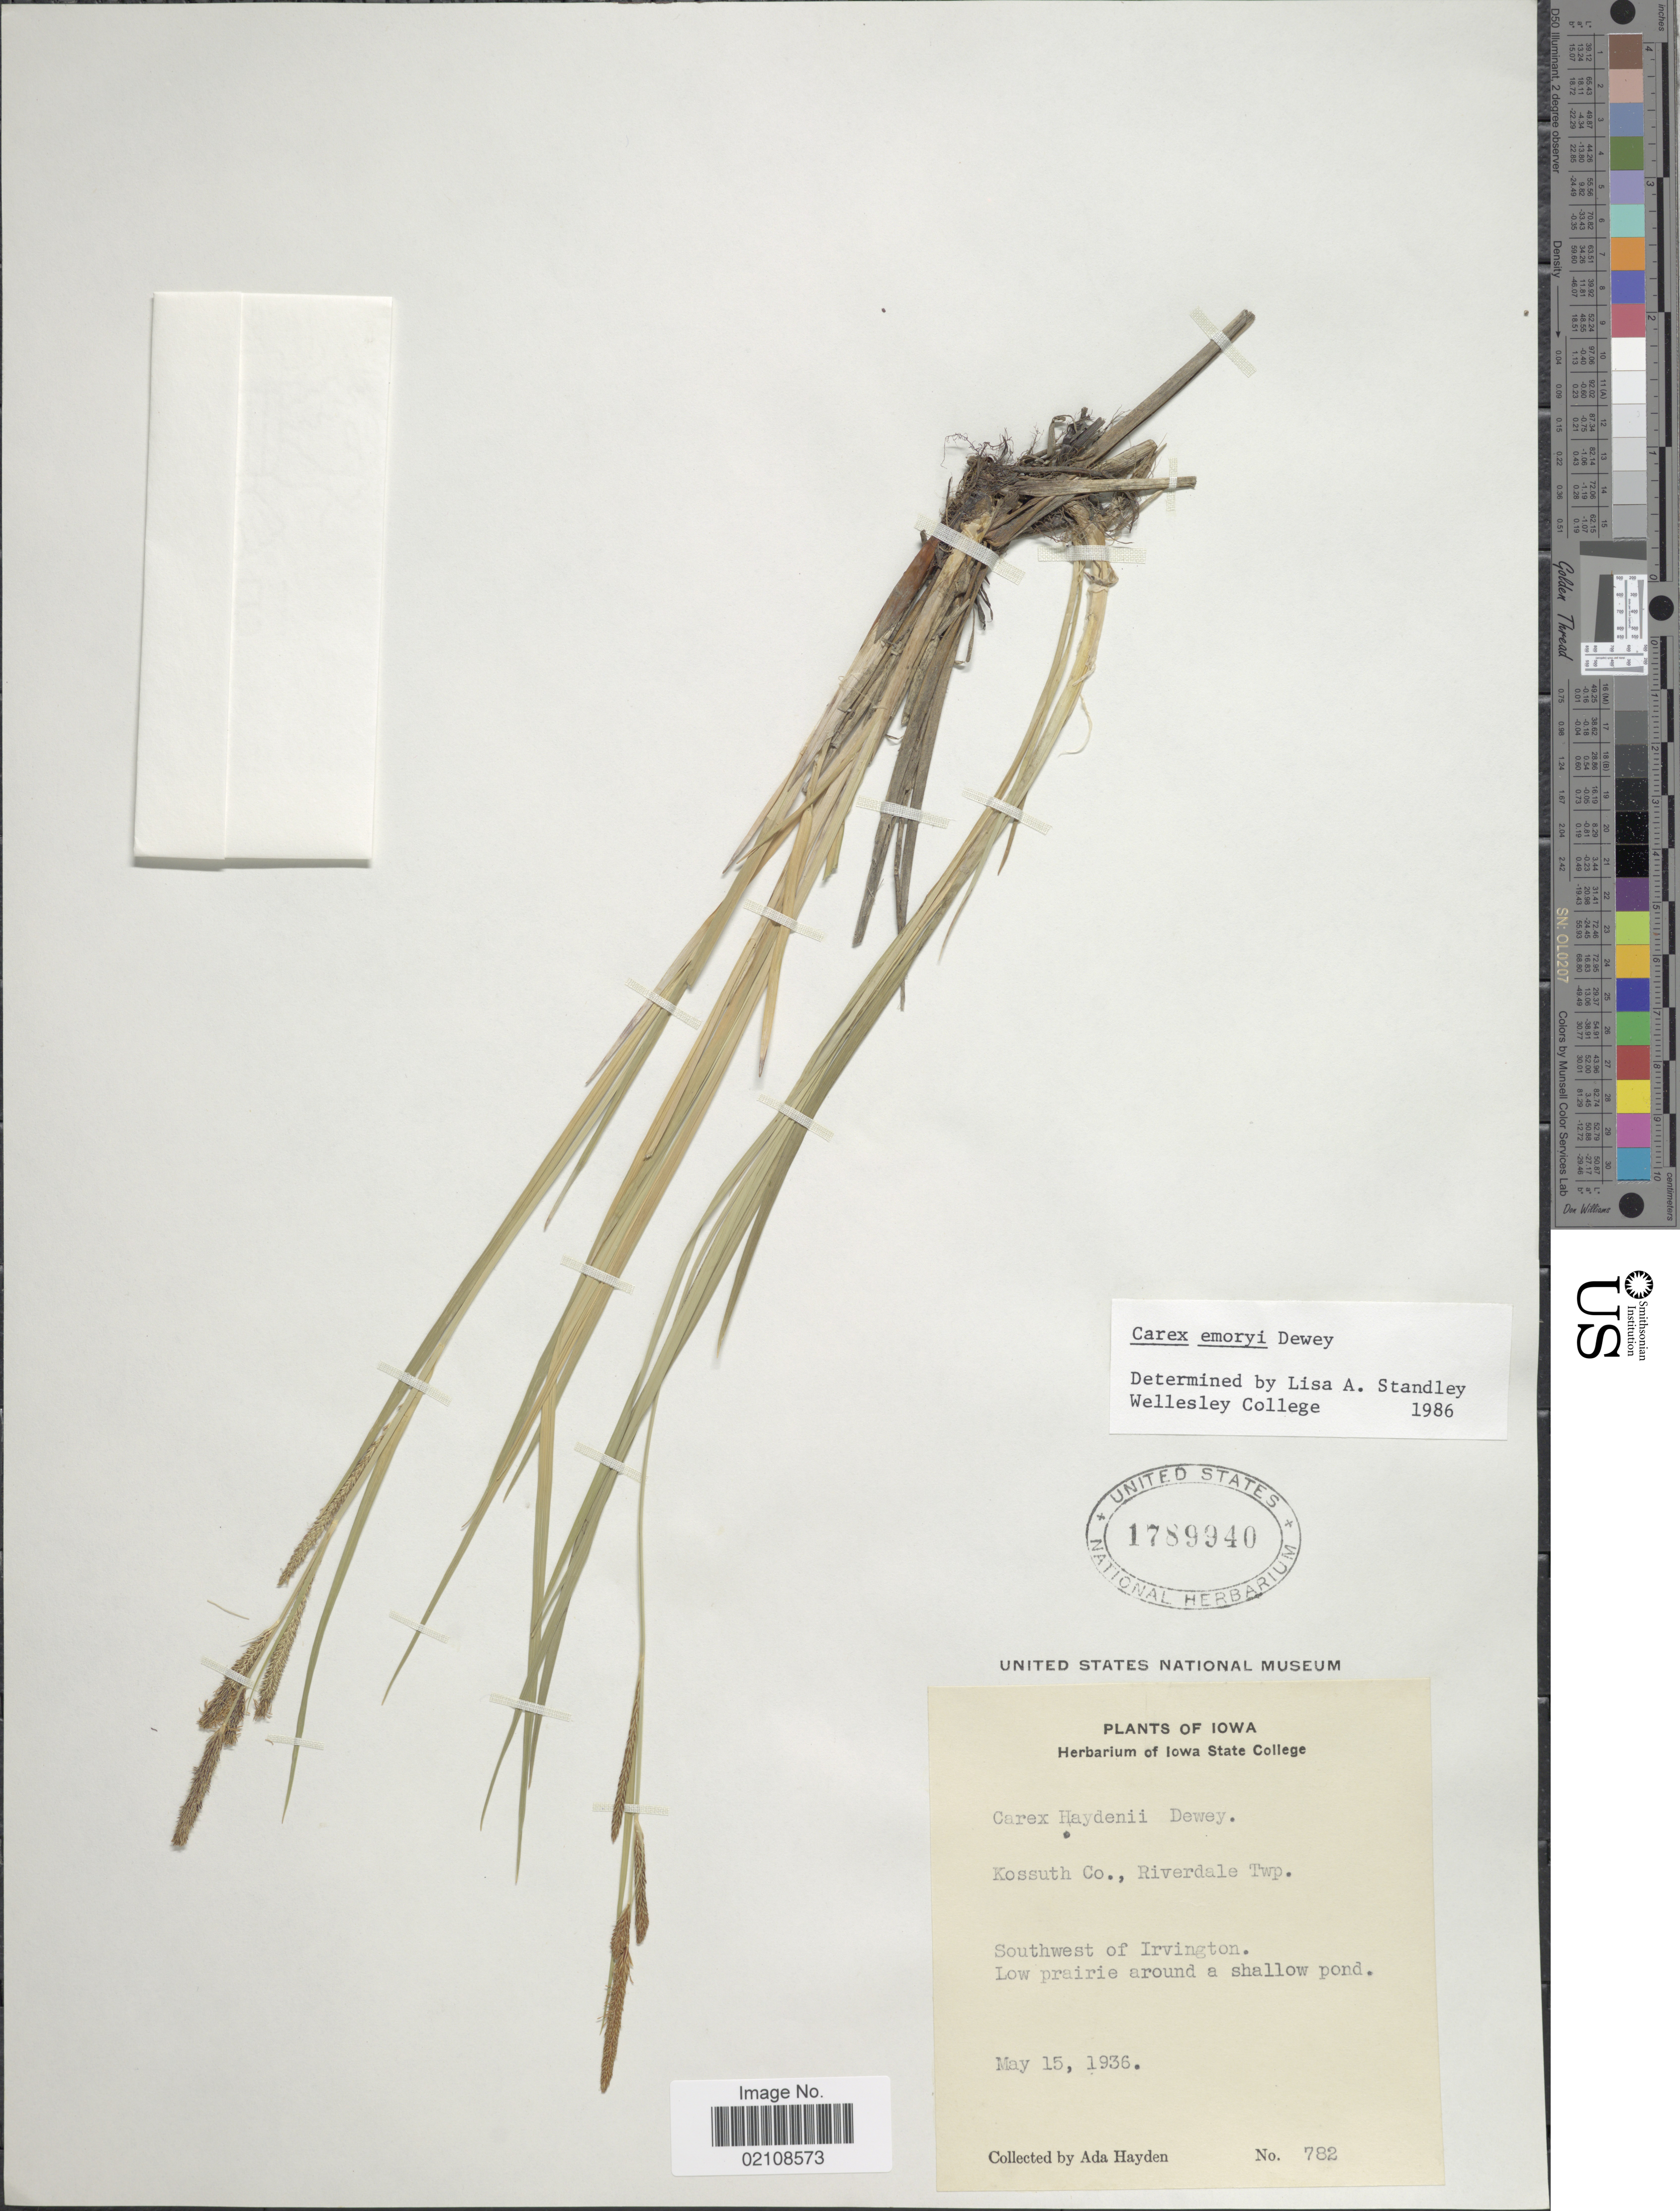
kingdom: Plantae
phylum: Tracheophyta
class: Liliopsida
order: Poales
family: Cyperaceae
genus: Carex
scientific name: Carex emoryi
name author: Dewey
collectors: Ada Hayden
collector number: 782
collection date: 1936-05-15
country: United States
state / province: Iowa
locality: Kossuth Co,, Riverdale Twp. Southwest of Irvington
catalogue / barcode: US 1789940